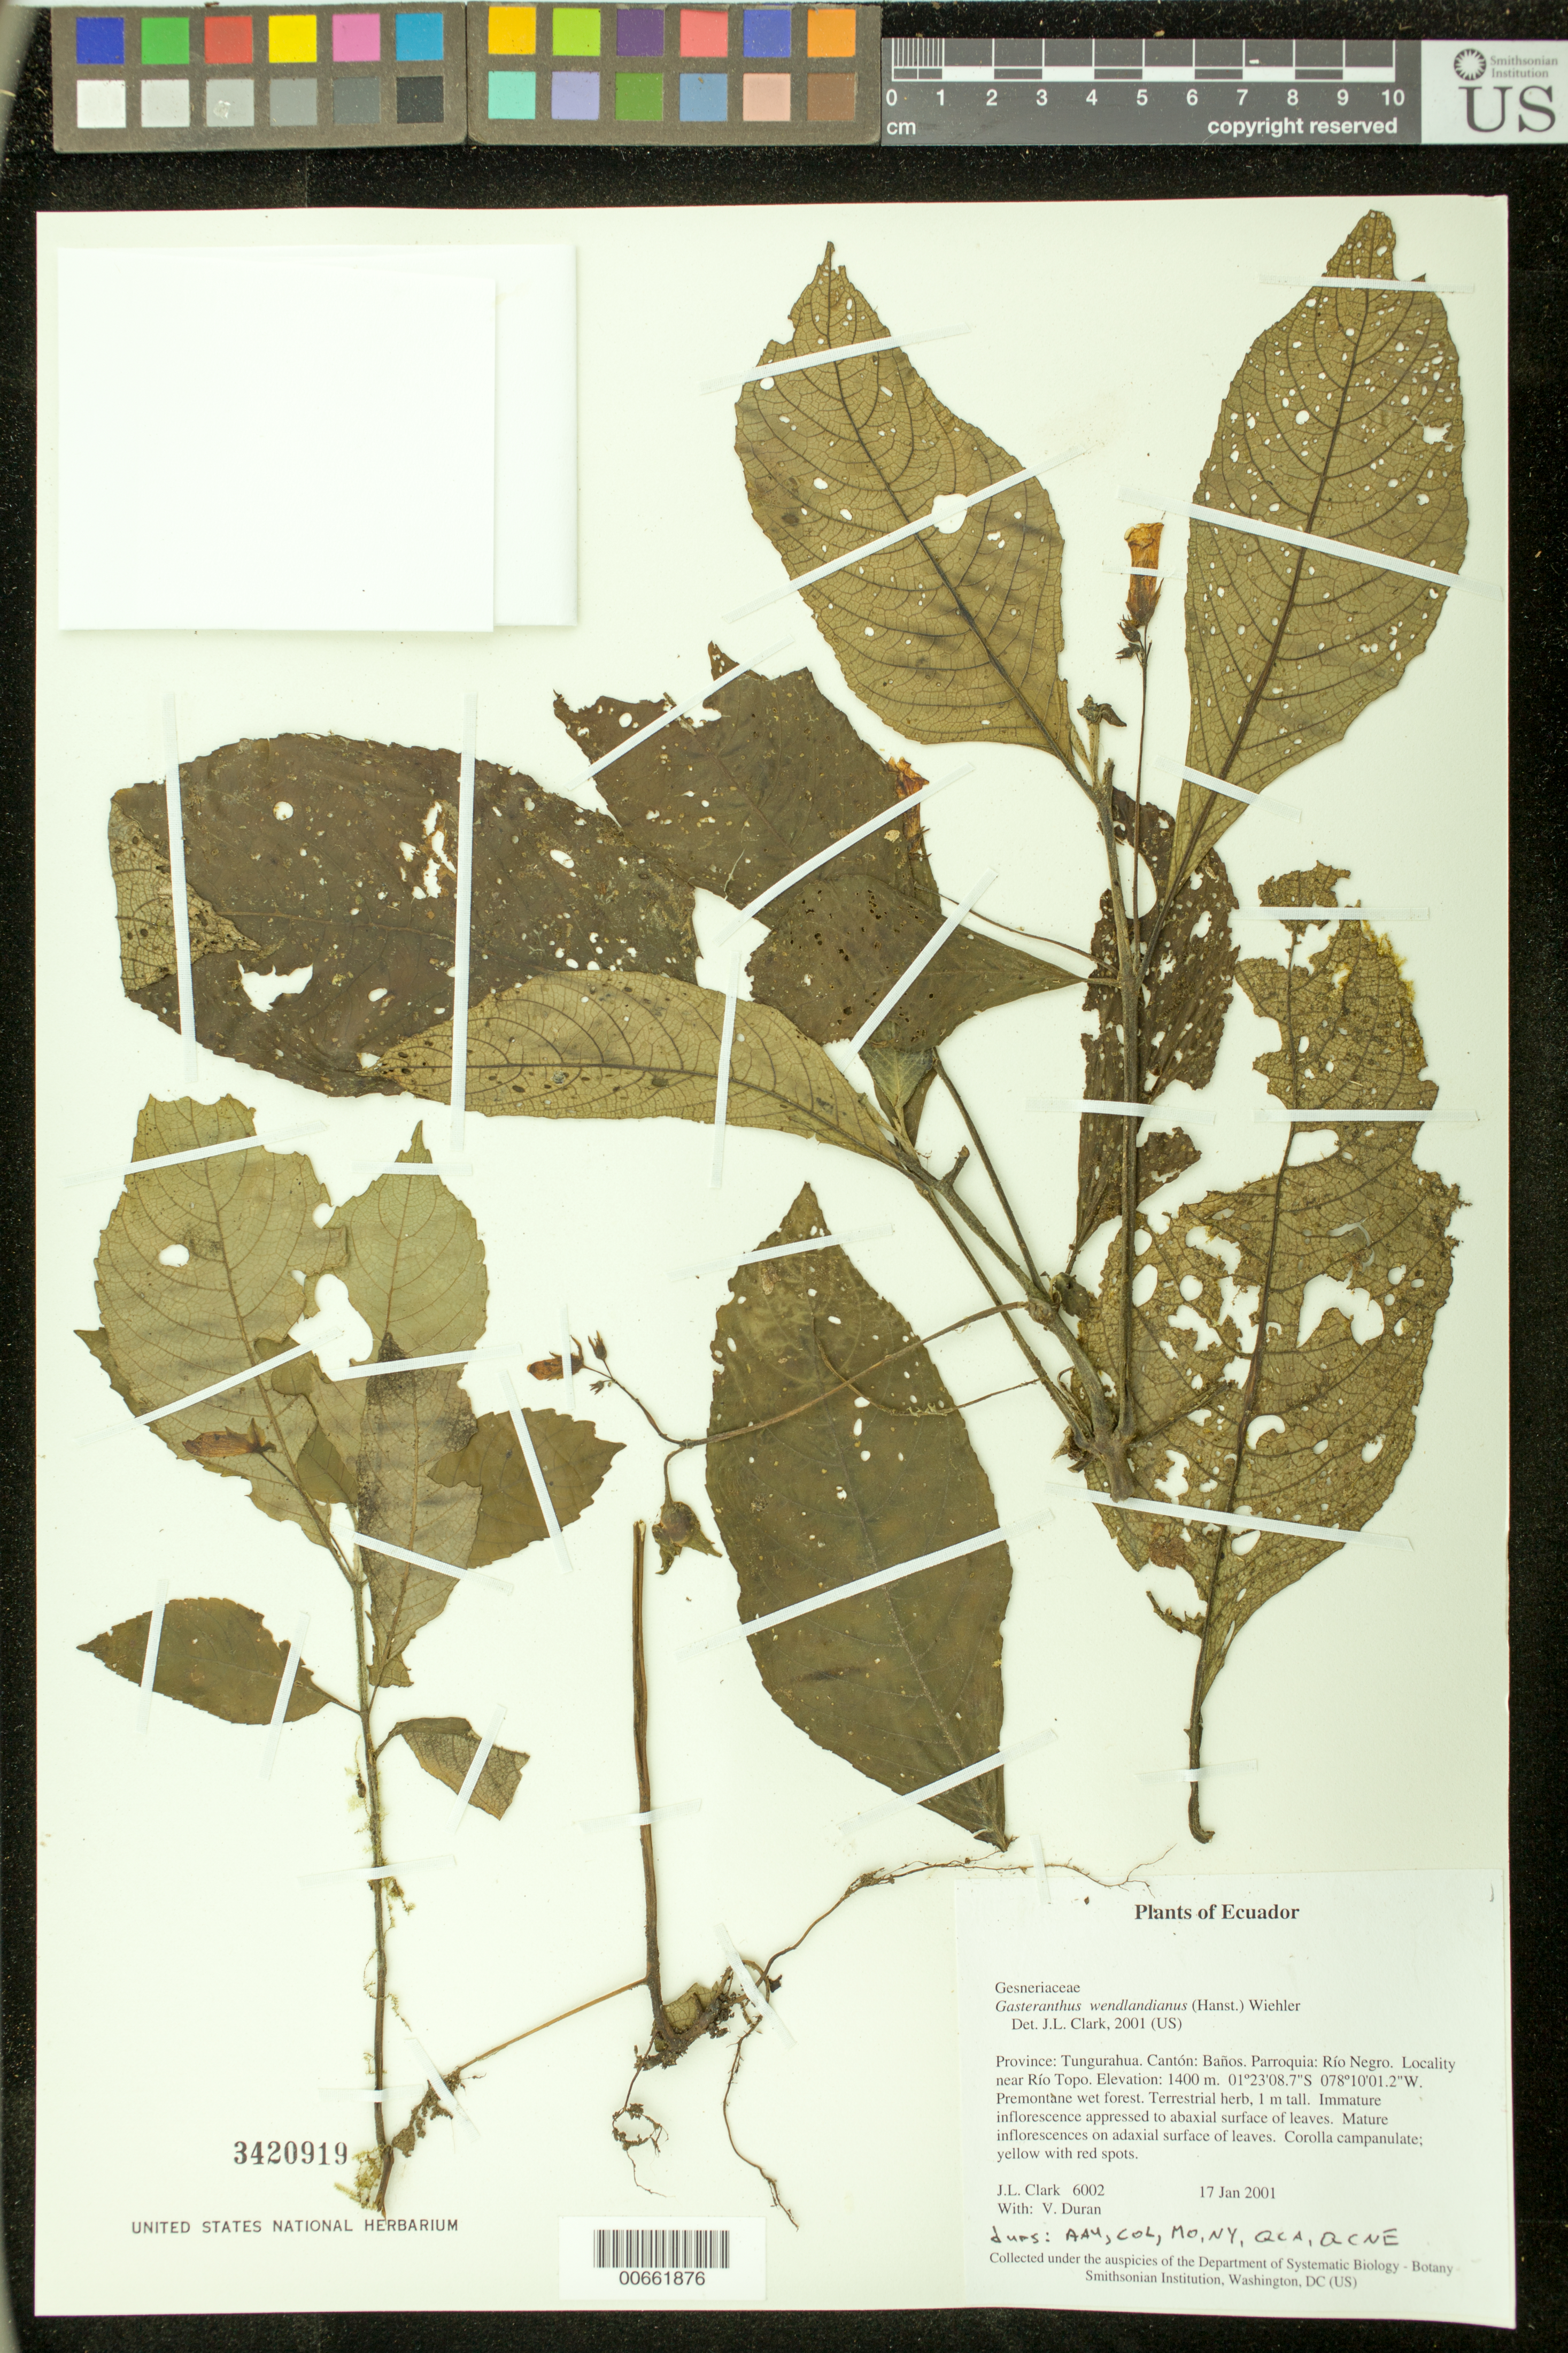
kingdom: Plantae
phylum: Tracheophyta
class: Magnoliopsida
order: Lamiales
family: Gesneriaceae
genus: Gasteranthus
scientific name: Gasteranthus wendlandianus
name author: (Hanst.) Wiehler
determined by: Clark, J. L., (SEL), The Marie Selby Botanical Garden (UNITED STATES)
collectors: J. L. Clark & V. Duran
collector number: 6002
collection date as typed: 17 Jan 2001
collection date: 2001-01-17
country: Ecuador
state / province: Tungurahua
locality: Cantón: Baños. Parroquia: Río Negro. Locality near Río Topo.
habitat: Premontane wet forest.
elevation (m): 1400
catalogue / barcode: US 3420919